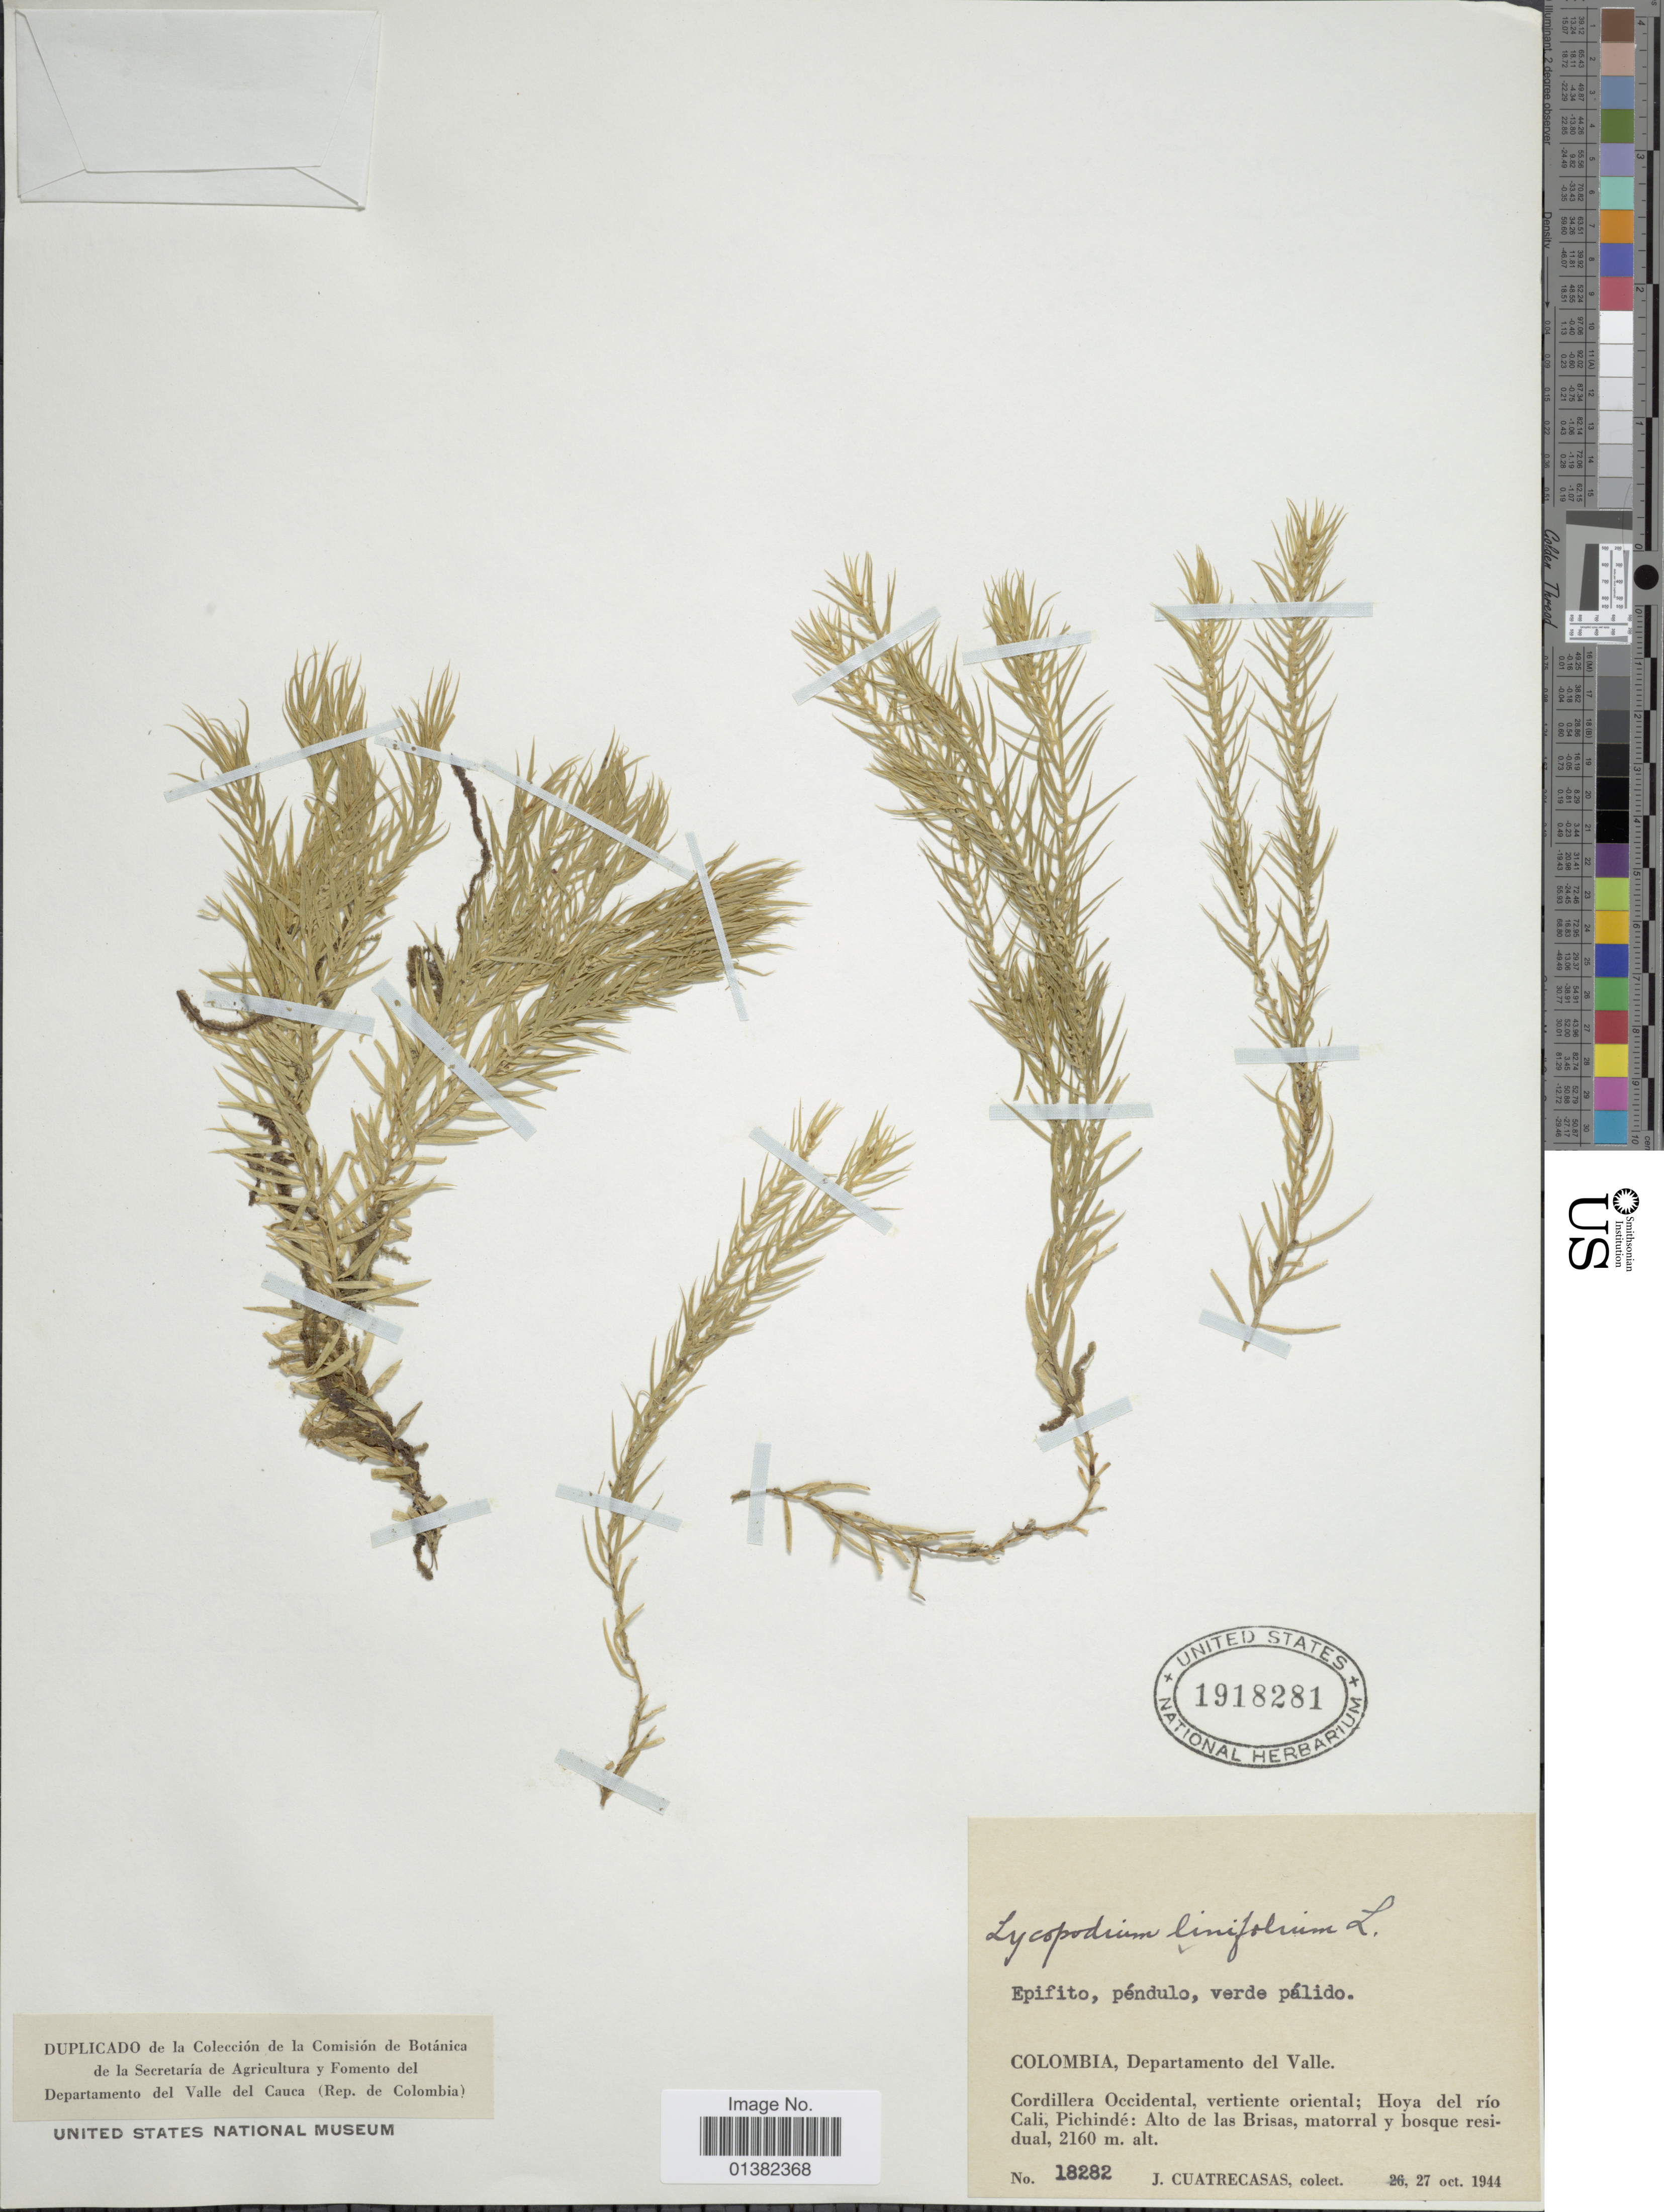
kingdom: Plantae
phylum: Tracheophyta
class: Lycopodiopsida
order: Lycopodiales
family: Lycopodiaceae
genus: Phlegmariurus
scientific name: Phlegmariurus linifolius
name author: (L.) B. Øllg.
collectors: J. Cuatrecasas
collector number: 18282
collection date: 1944-10-27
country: Colombia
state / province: Valle del Cauca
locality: Departamento del Valle. Cordillera Occidental, vertiente oriental; Hoya del río Cali, Pichinde; Alto de Brisas, matorral y bosque residual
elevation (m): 2160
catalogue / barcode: US 1918281